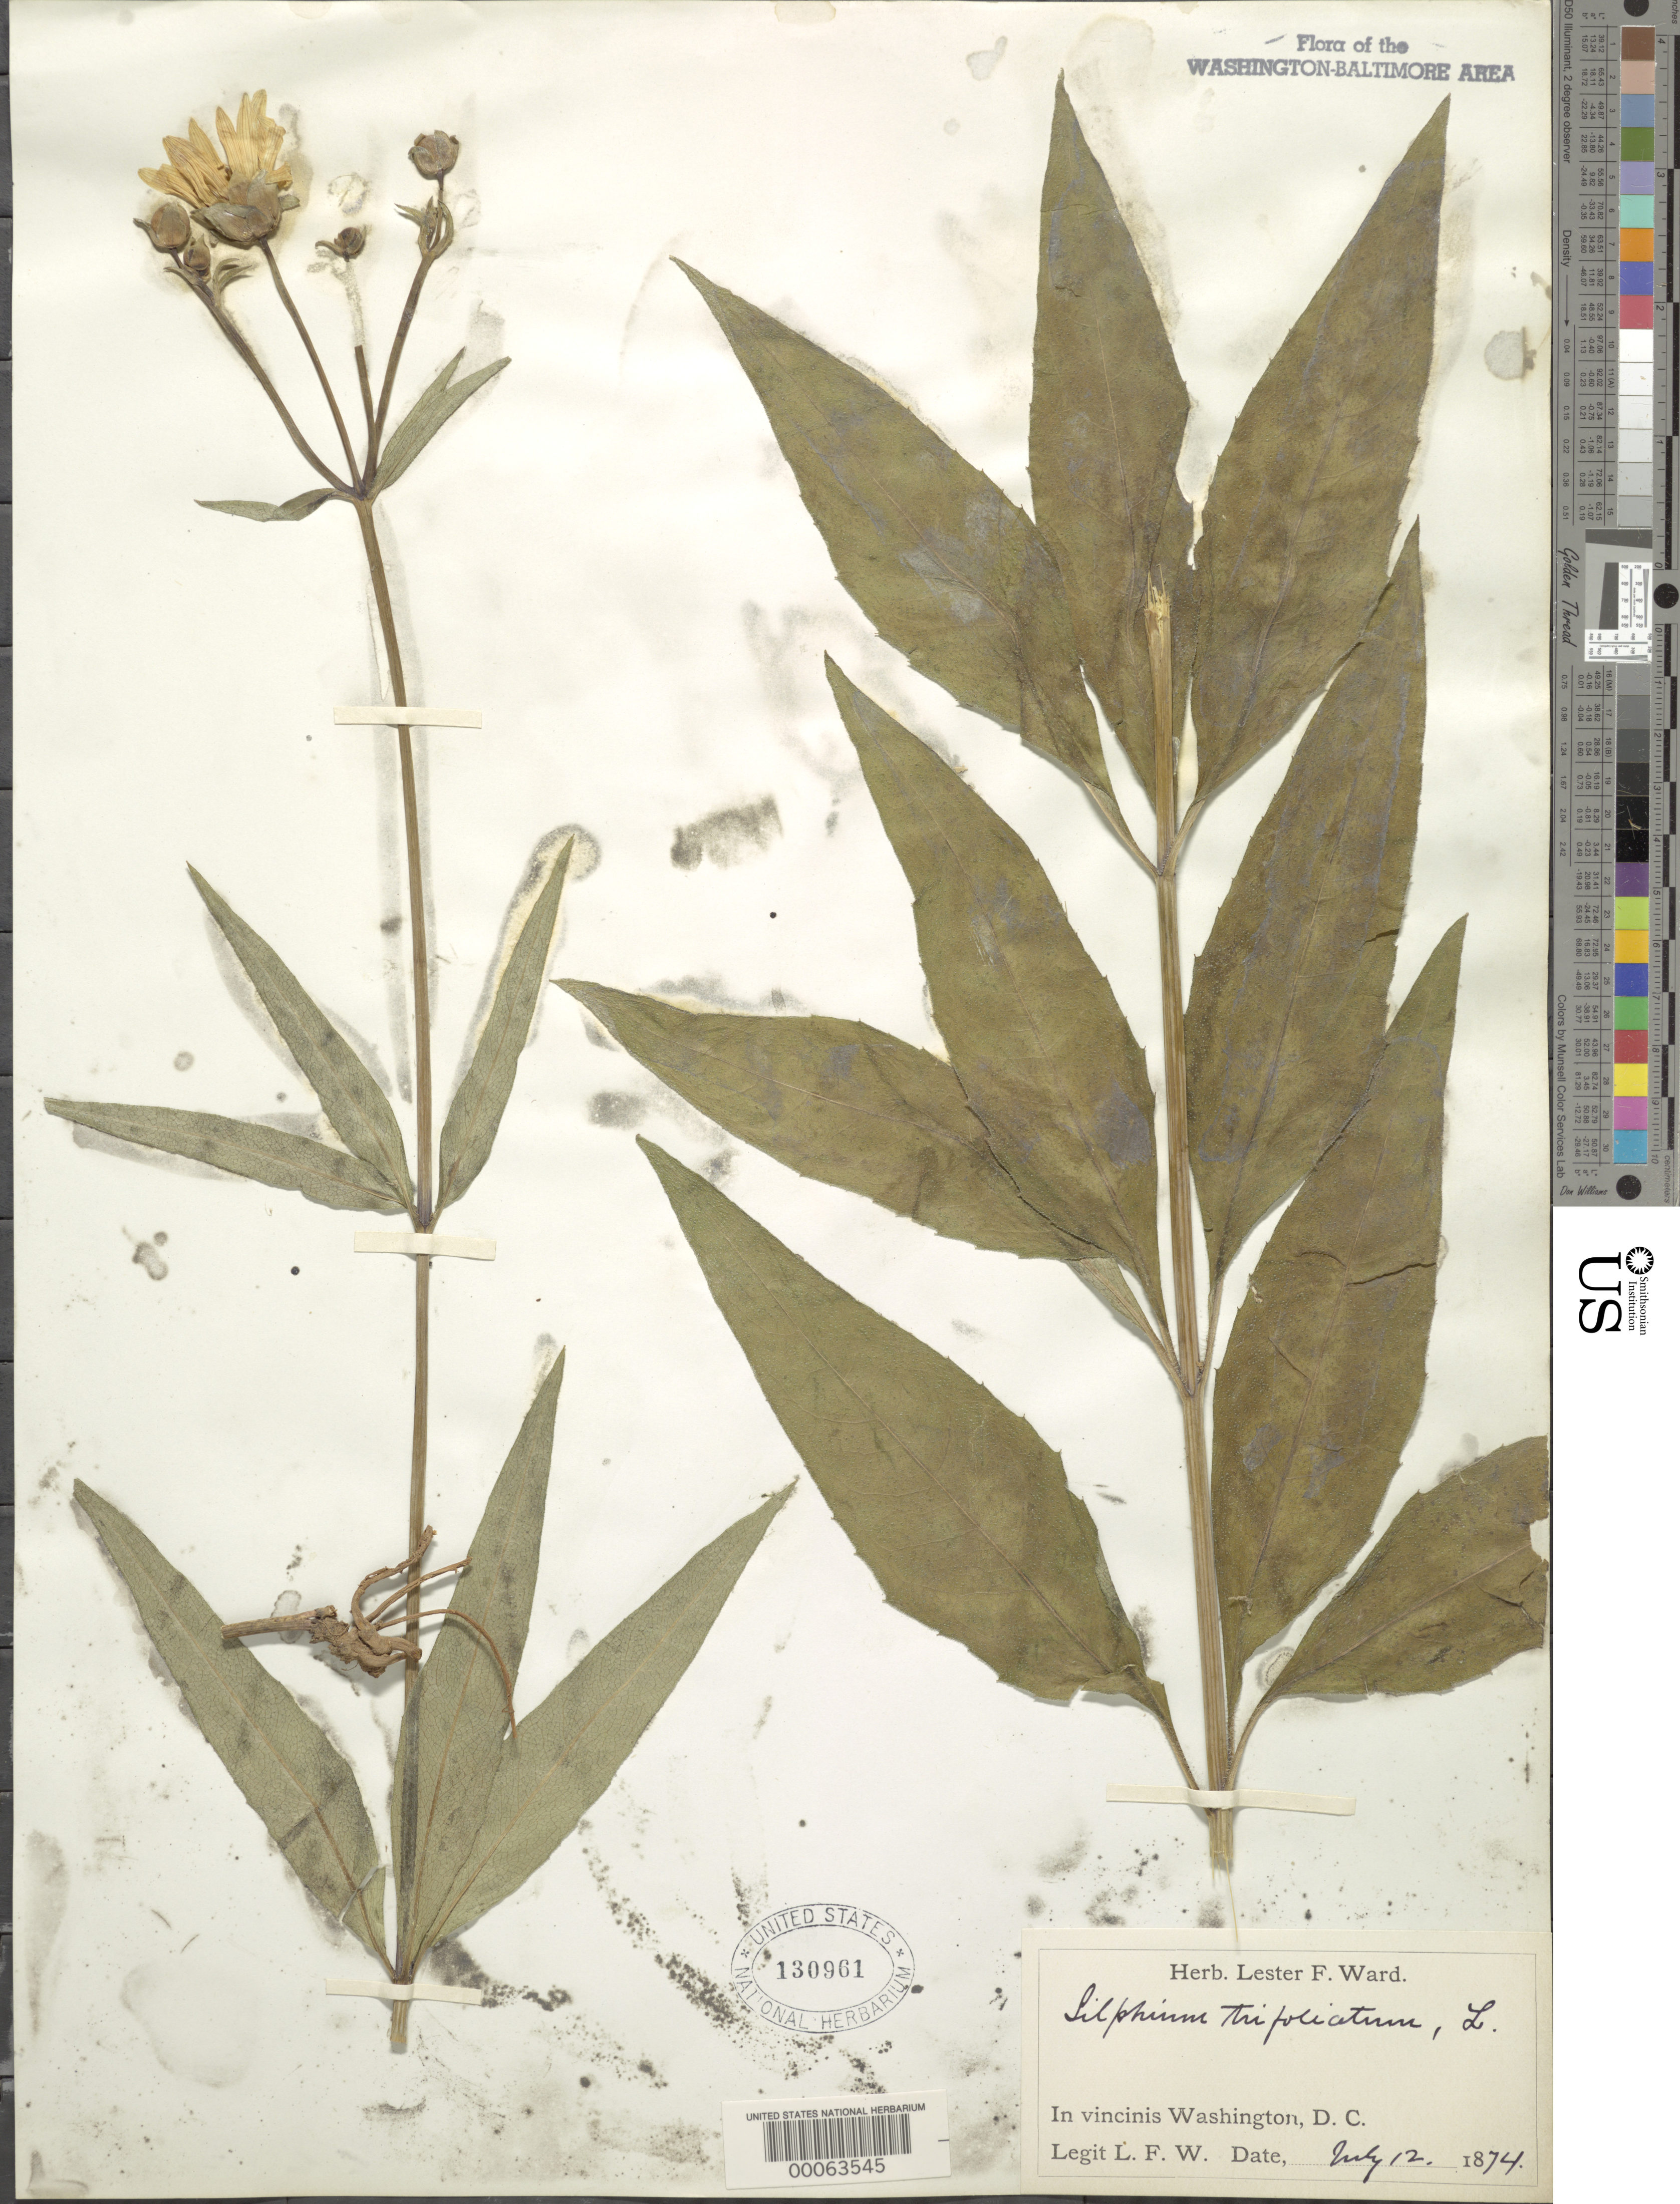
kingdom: Plantae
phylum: Tracheophyta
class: Magnoliopsida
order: Asterales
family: Asteraceae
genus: Silphium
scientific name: Silphium asteriscus var. trifoliatum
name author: (L.) Clevinger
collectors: L. F. Ward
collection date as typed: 12 Jul 1874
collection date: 1874-07-12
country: United States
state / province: District of Columbia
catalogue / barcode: US 130961